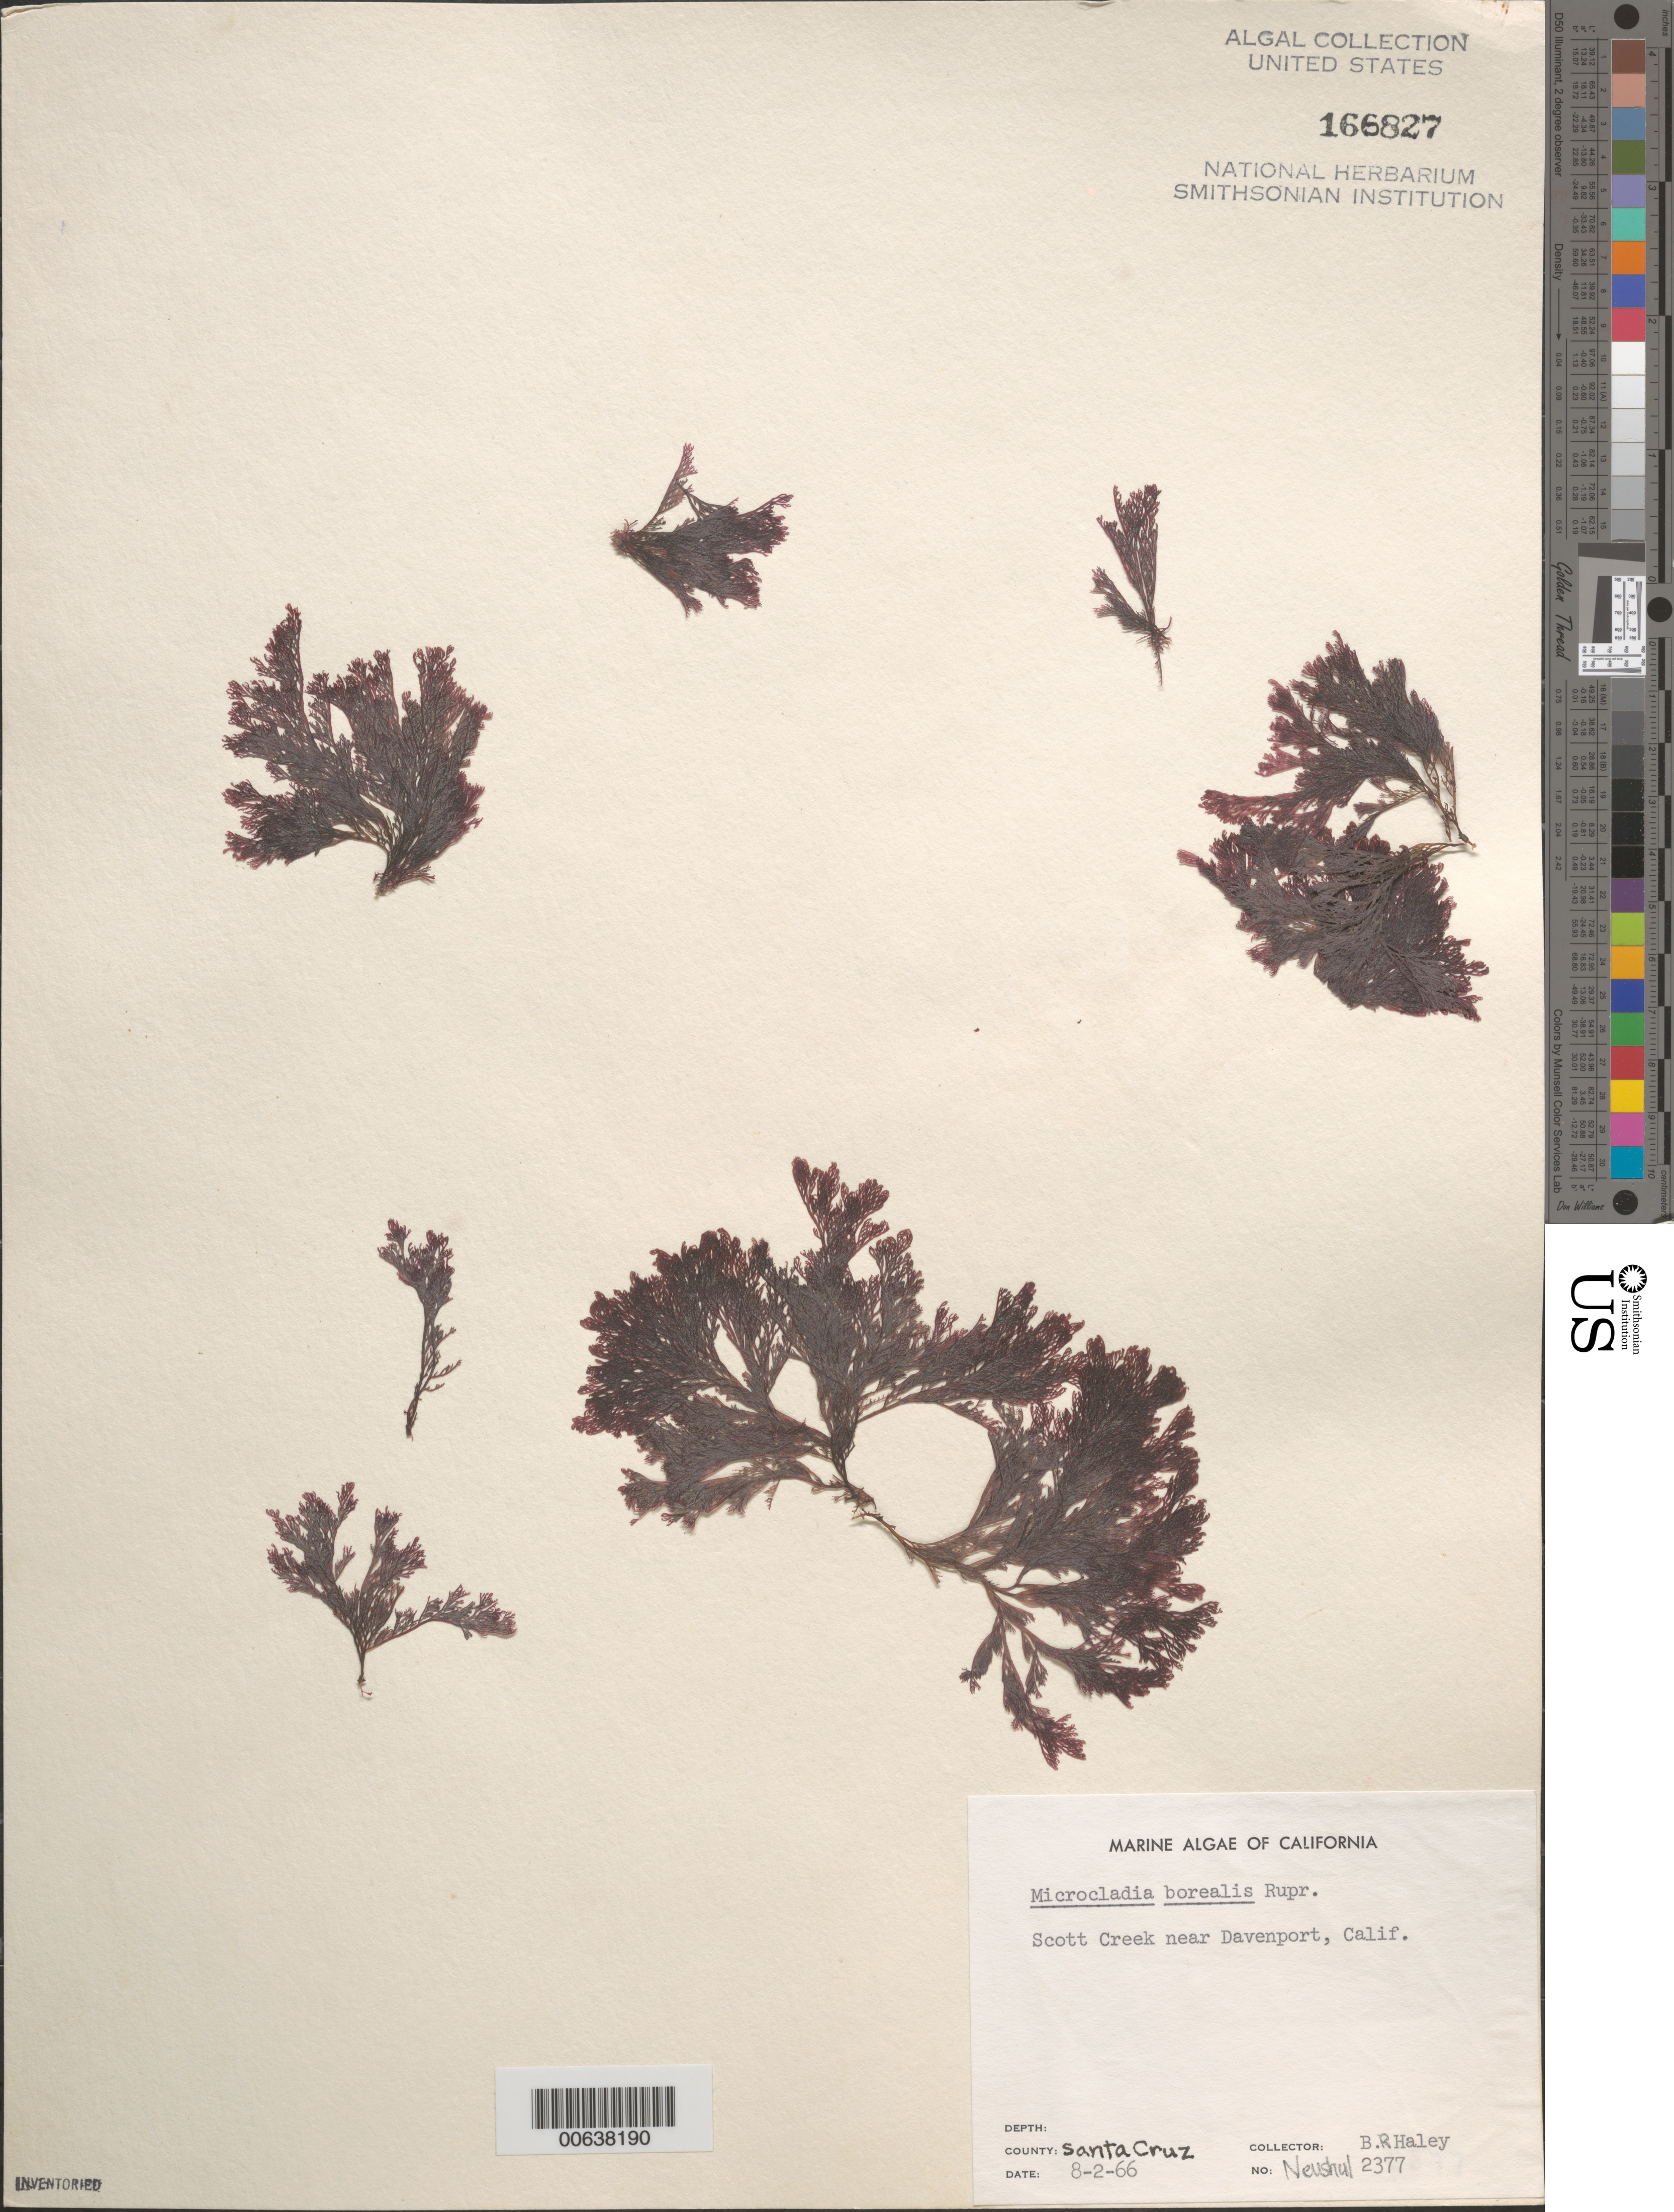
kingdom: Plantae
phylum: Rhodophyta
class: Florideophyceae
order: Ceramiales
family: Ceramiaceae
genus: Microcladia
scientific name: Microcladia borealis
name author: Rupr.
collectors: B. Haley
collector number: Neushul 2377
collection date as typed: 02 Aug 1966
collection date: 1966-08-02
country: United States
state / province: California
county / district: Santa Cruz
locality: Scott Creek, near Davenport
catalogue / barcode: US 166827